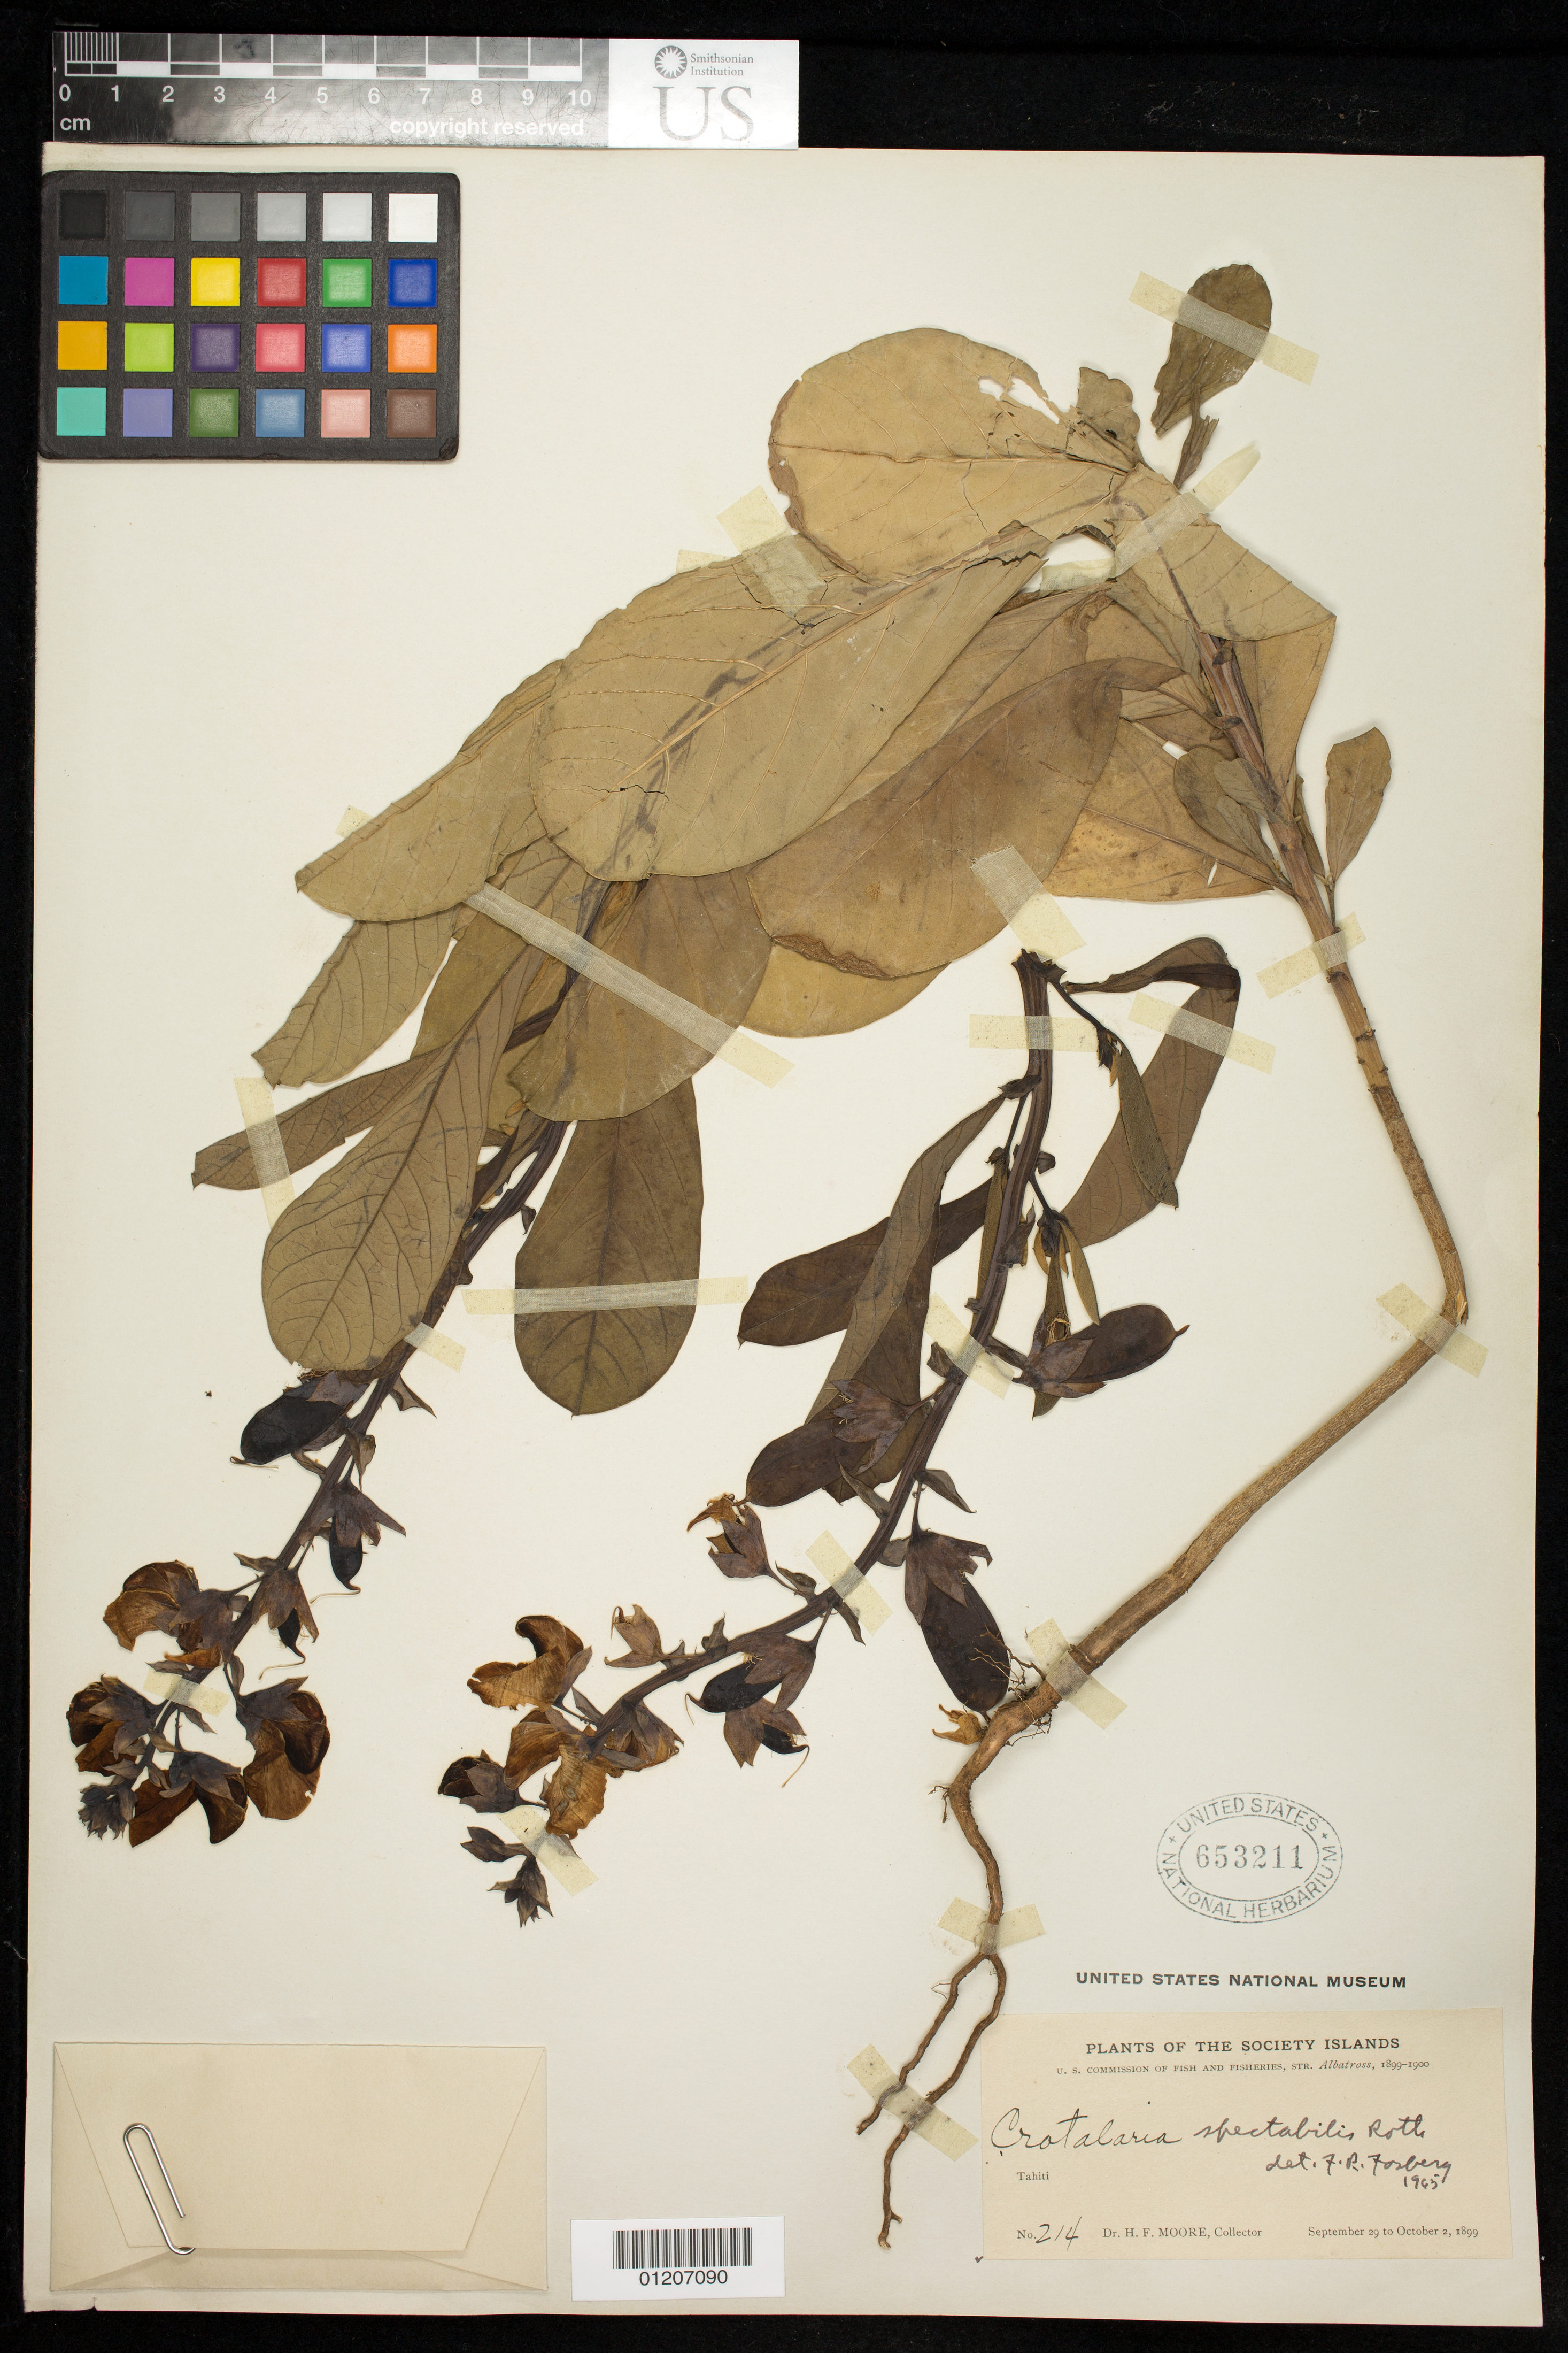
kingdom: Plantae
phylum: Tracheophyta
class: Magnoliopsida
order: Fabales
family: Fabaceae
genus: Crotalaria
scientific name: Crotalaria spectabilis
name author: Roth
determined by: Fosberg, F. R.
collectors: H. F. Moore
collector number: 214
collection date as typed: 29 Sep 1899 to 02 Oct 1899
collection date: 1899-09-29/1899-10-02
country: French Polynesia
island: Tahiti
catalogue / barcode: US 653211